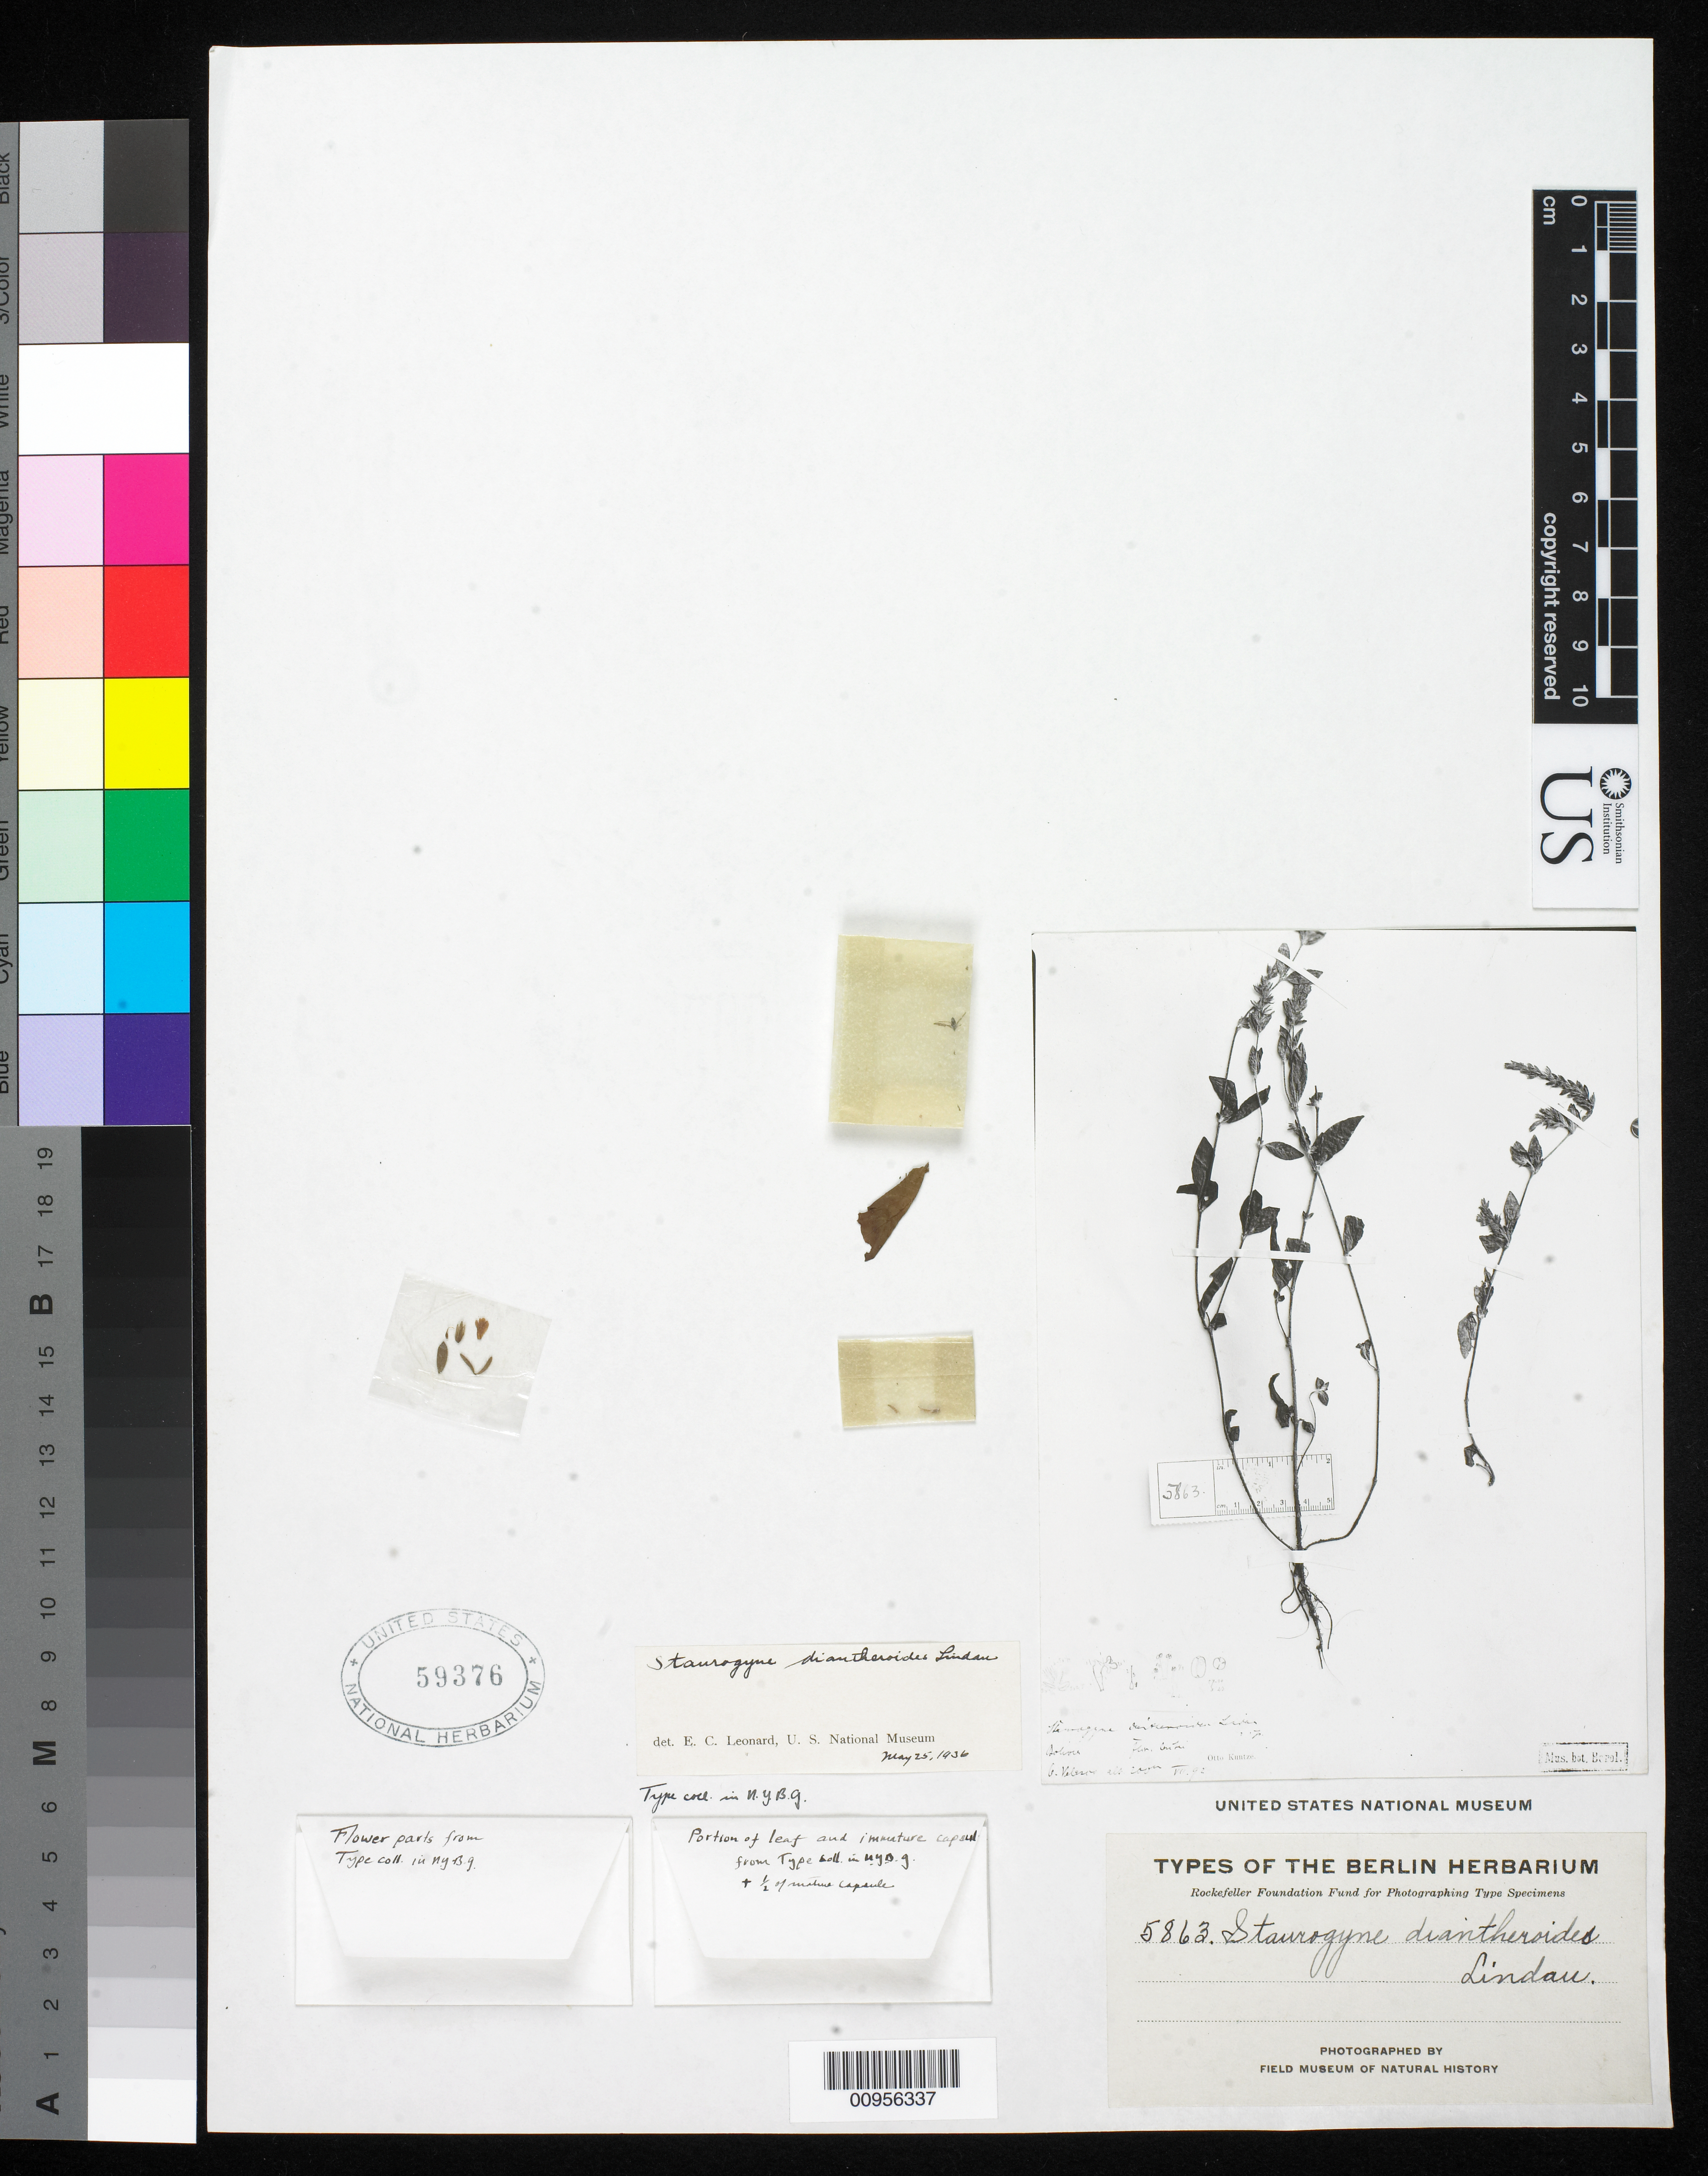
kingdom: Plantae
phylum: Tracheophyta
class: Magnoliopsida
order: Lamiales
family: Acanthaceae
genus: Staurogyne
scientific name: Staurogyne diantheroides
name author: Lindau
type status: Isotype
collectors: C.E.O. Kuntze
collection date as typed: Jul 1892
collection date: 1892-07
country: Bolivia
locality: Velasco.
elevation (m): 200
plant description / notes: Sheet mounted with photo of [holo?]type at B and fragmentary material of type specimen(s) ex herb. NY.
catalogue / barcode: US 59376